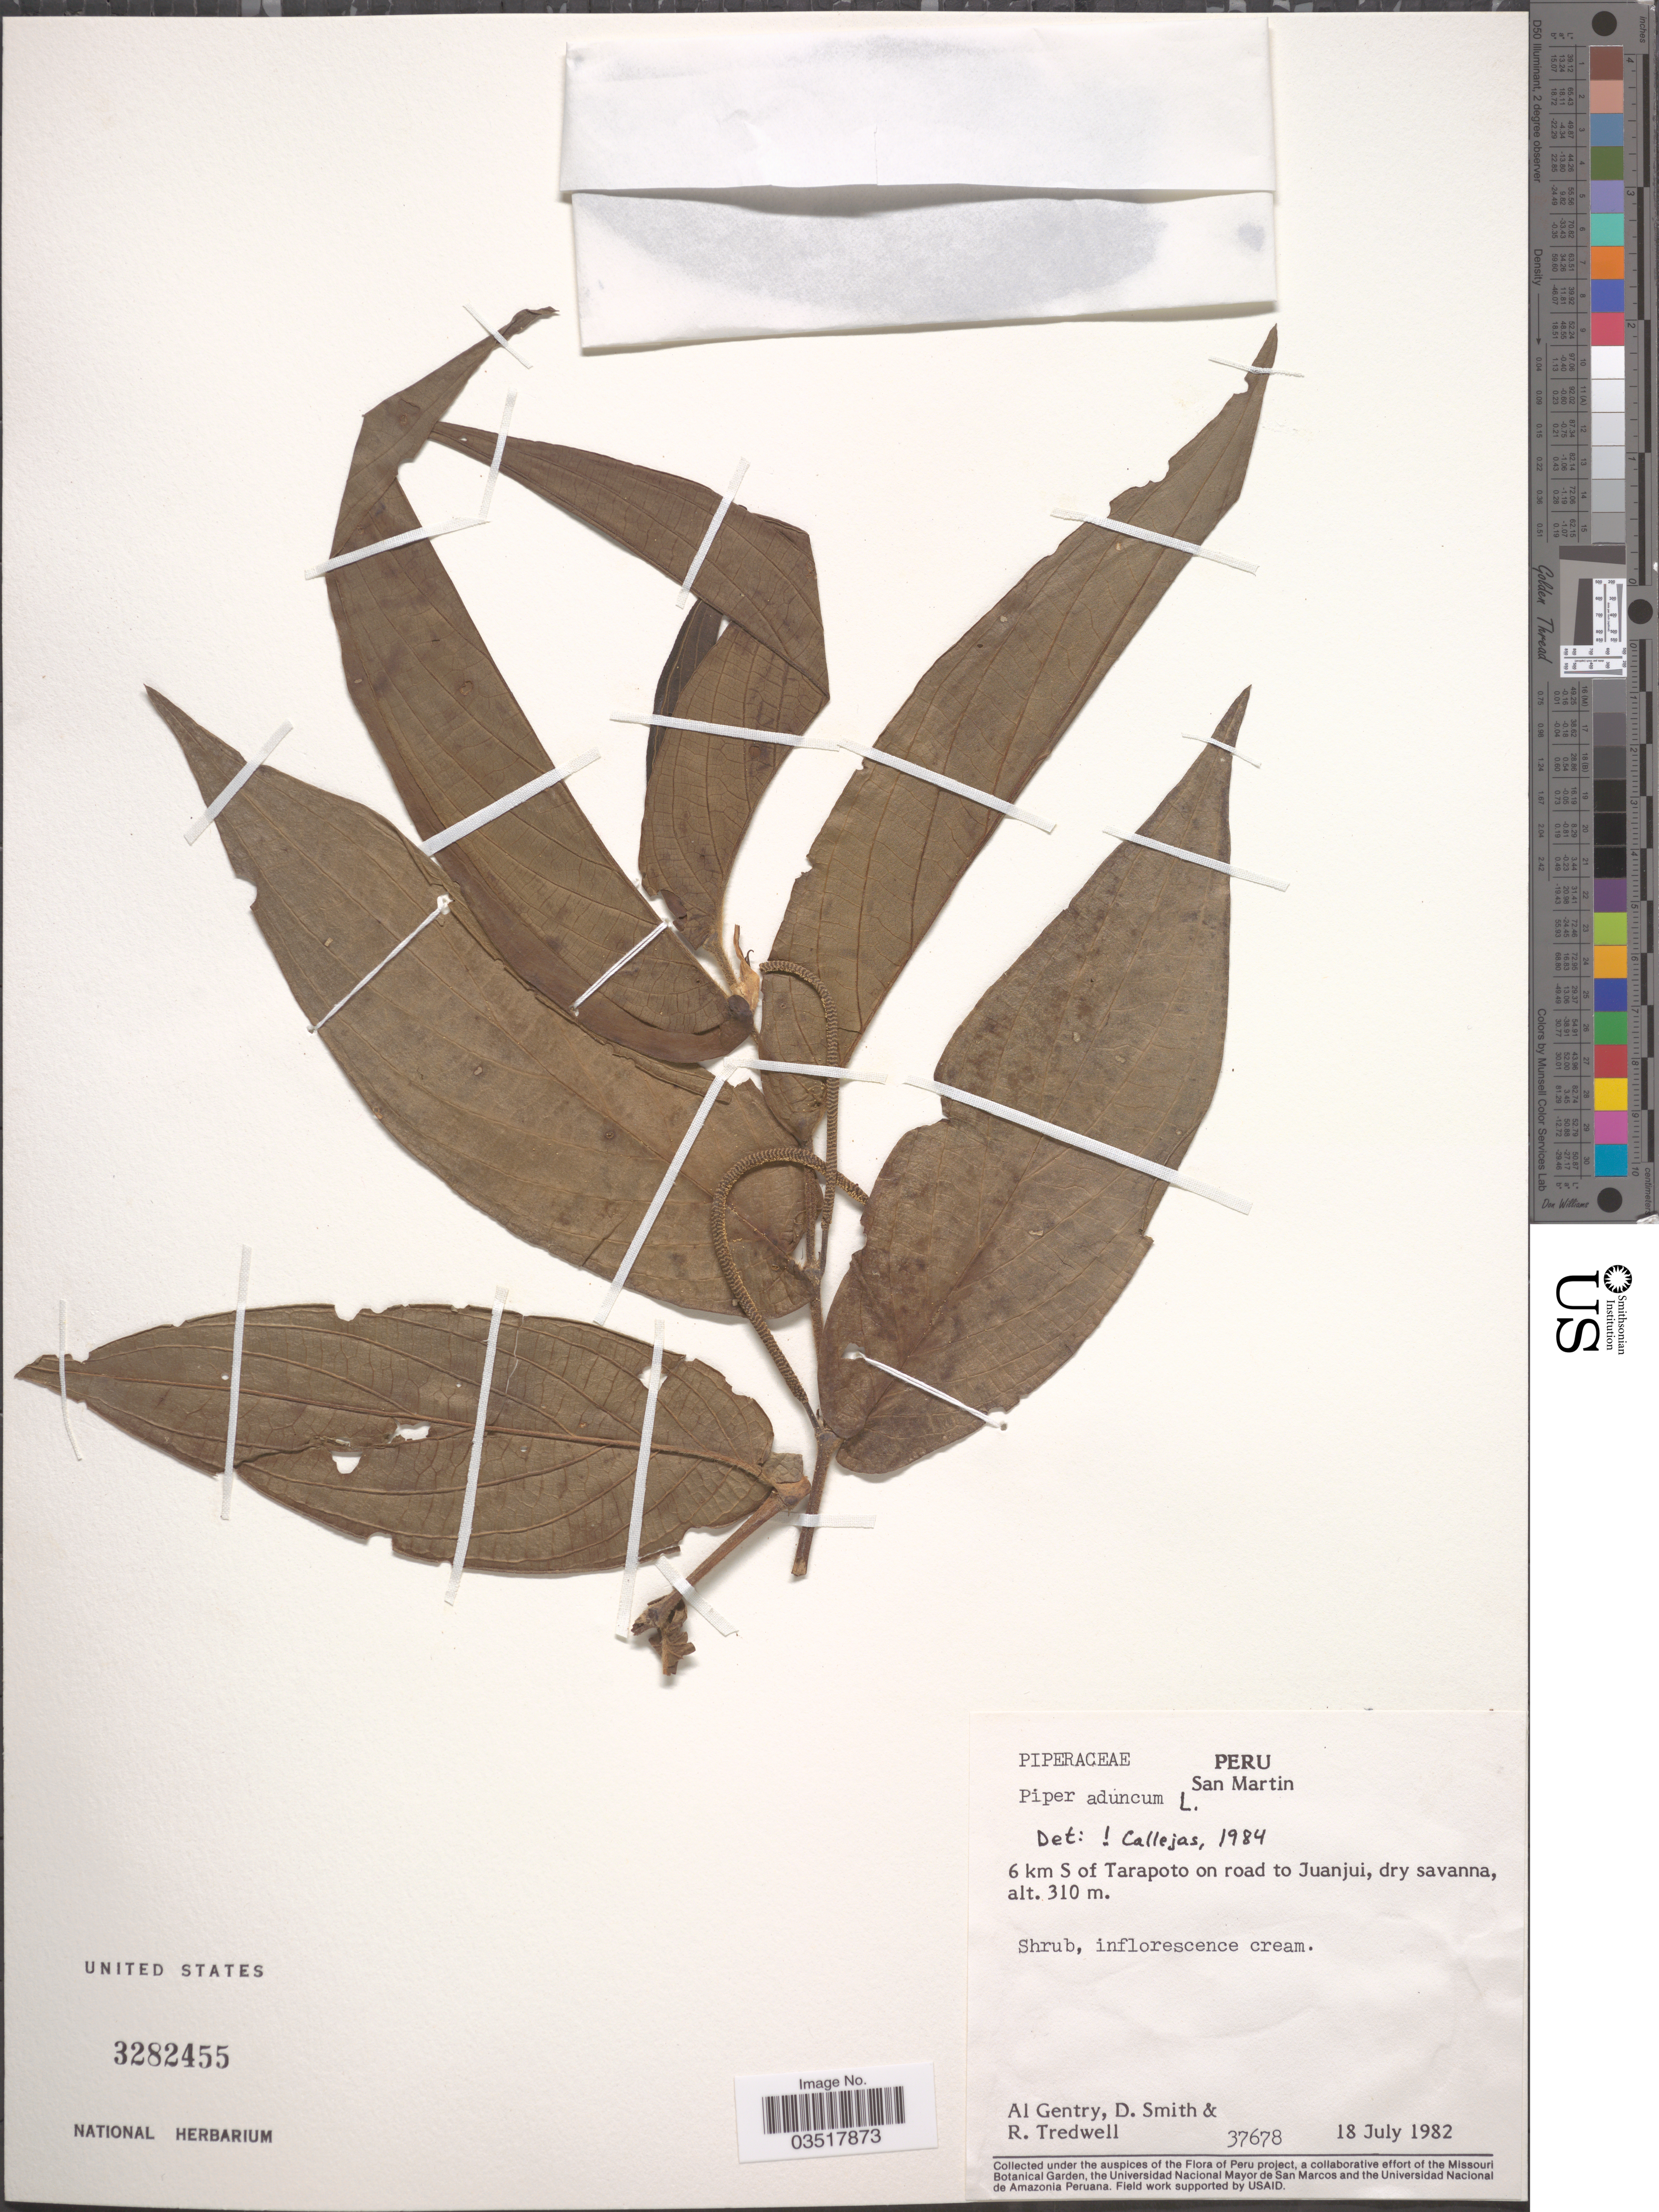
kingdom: Plantae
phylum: Tracheophyta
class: Magnoliopsida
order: Piperales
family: Piperaceae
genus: Piper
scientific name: Piper aduncum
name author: L.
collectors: A. H. Gentry, D. Smith & R. Tredwell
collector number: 37678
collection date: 1982-07-18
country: Peru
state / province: San Martín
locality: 6 km S of Tarapoto on road to Juanjui, dry savanna.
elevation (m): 310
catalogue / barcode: US 3282455